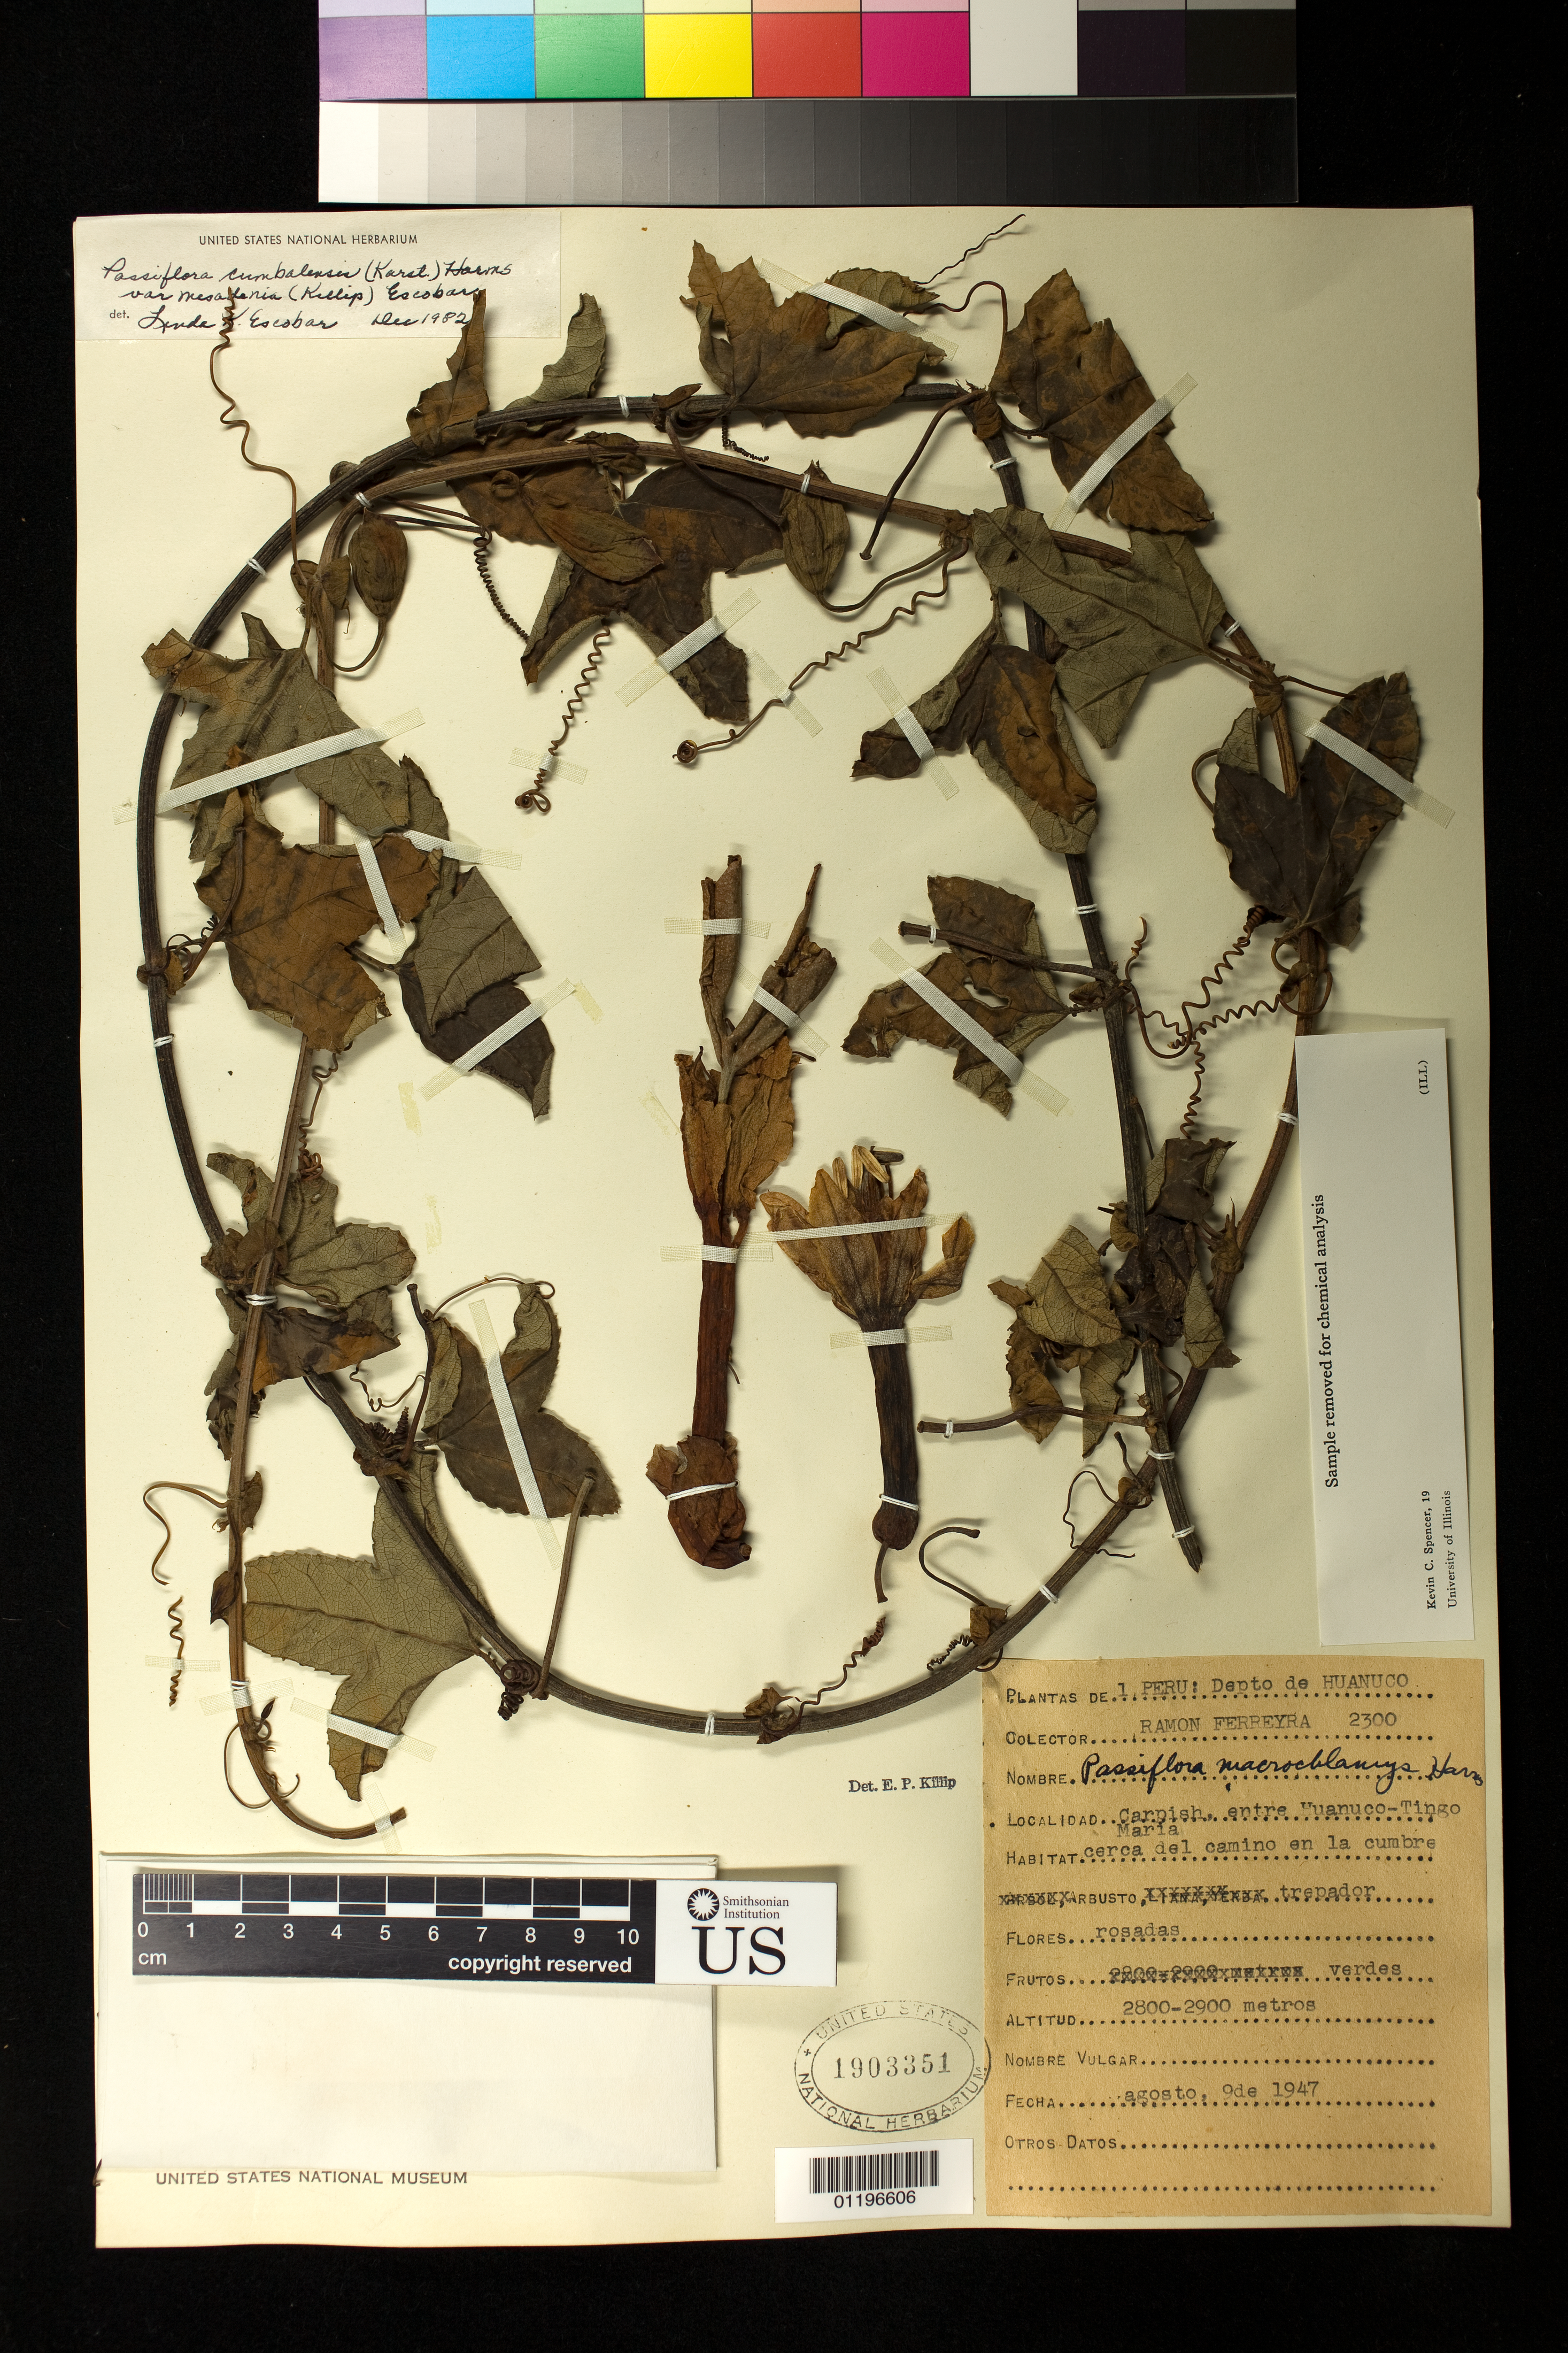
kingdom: Plantae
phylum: Tracheophyta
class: Magnoliopsida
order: Malpighiales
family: Passifloraceae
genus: Passiflora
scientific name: Passiflora cumbalensis var. mesadenia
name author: (Killip) L.K. Escobar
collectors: R. A. Ferreyra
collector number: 2300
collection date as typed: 08 Sep 1947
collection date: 1947-09-08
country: Peru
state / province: Huánuco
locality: Depto de Huanuco: Carpish entre Huanuco-Tingo Maria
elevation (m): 2800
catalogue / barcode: US 1903351